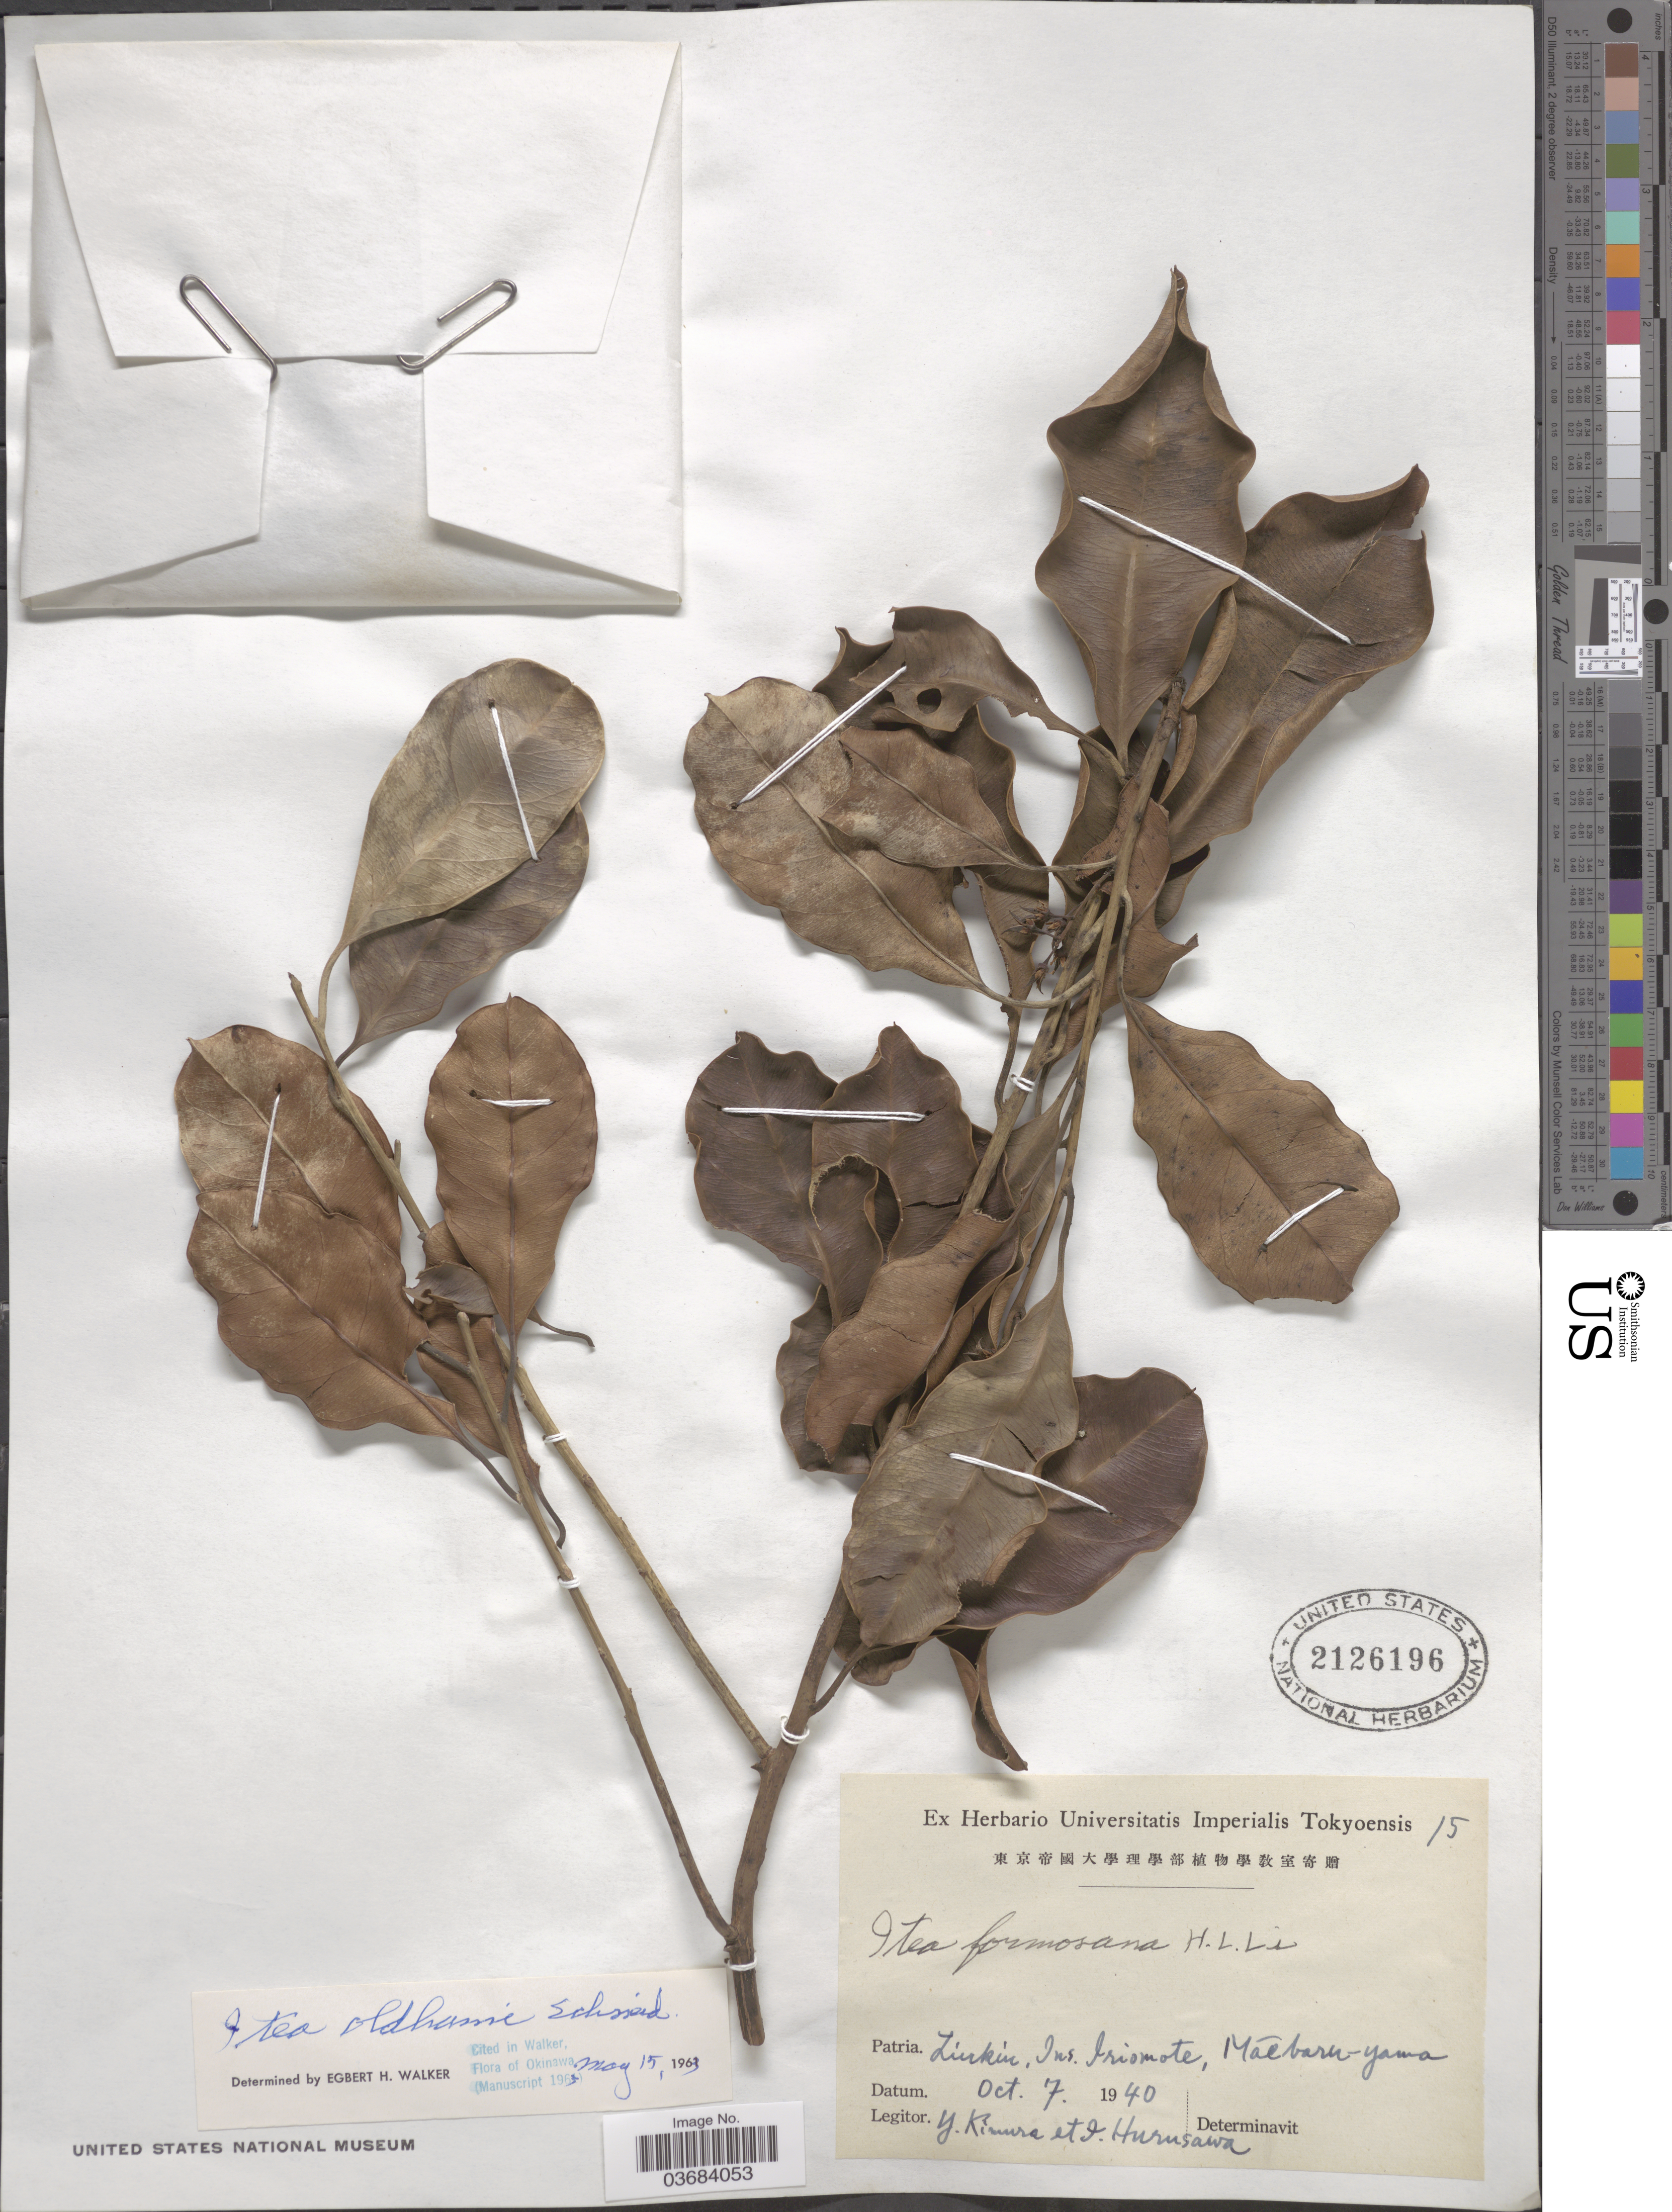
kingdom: Plantae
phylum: Tracheophyta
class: Magnoliopsida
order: Saxifragales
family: Iteaceae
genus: Itea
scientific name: Itea oldhamii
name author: C.K. Schneid.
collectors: Y. Kimura & I. Hurusawa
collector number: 15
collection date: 1940-10-07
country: Japan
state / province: Okinawa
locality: Liukiu, Ins. Iriomote, Maêbaru-yama.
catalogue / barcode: US 2126196